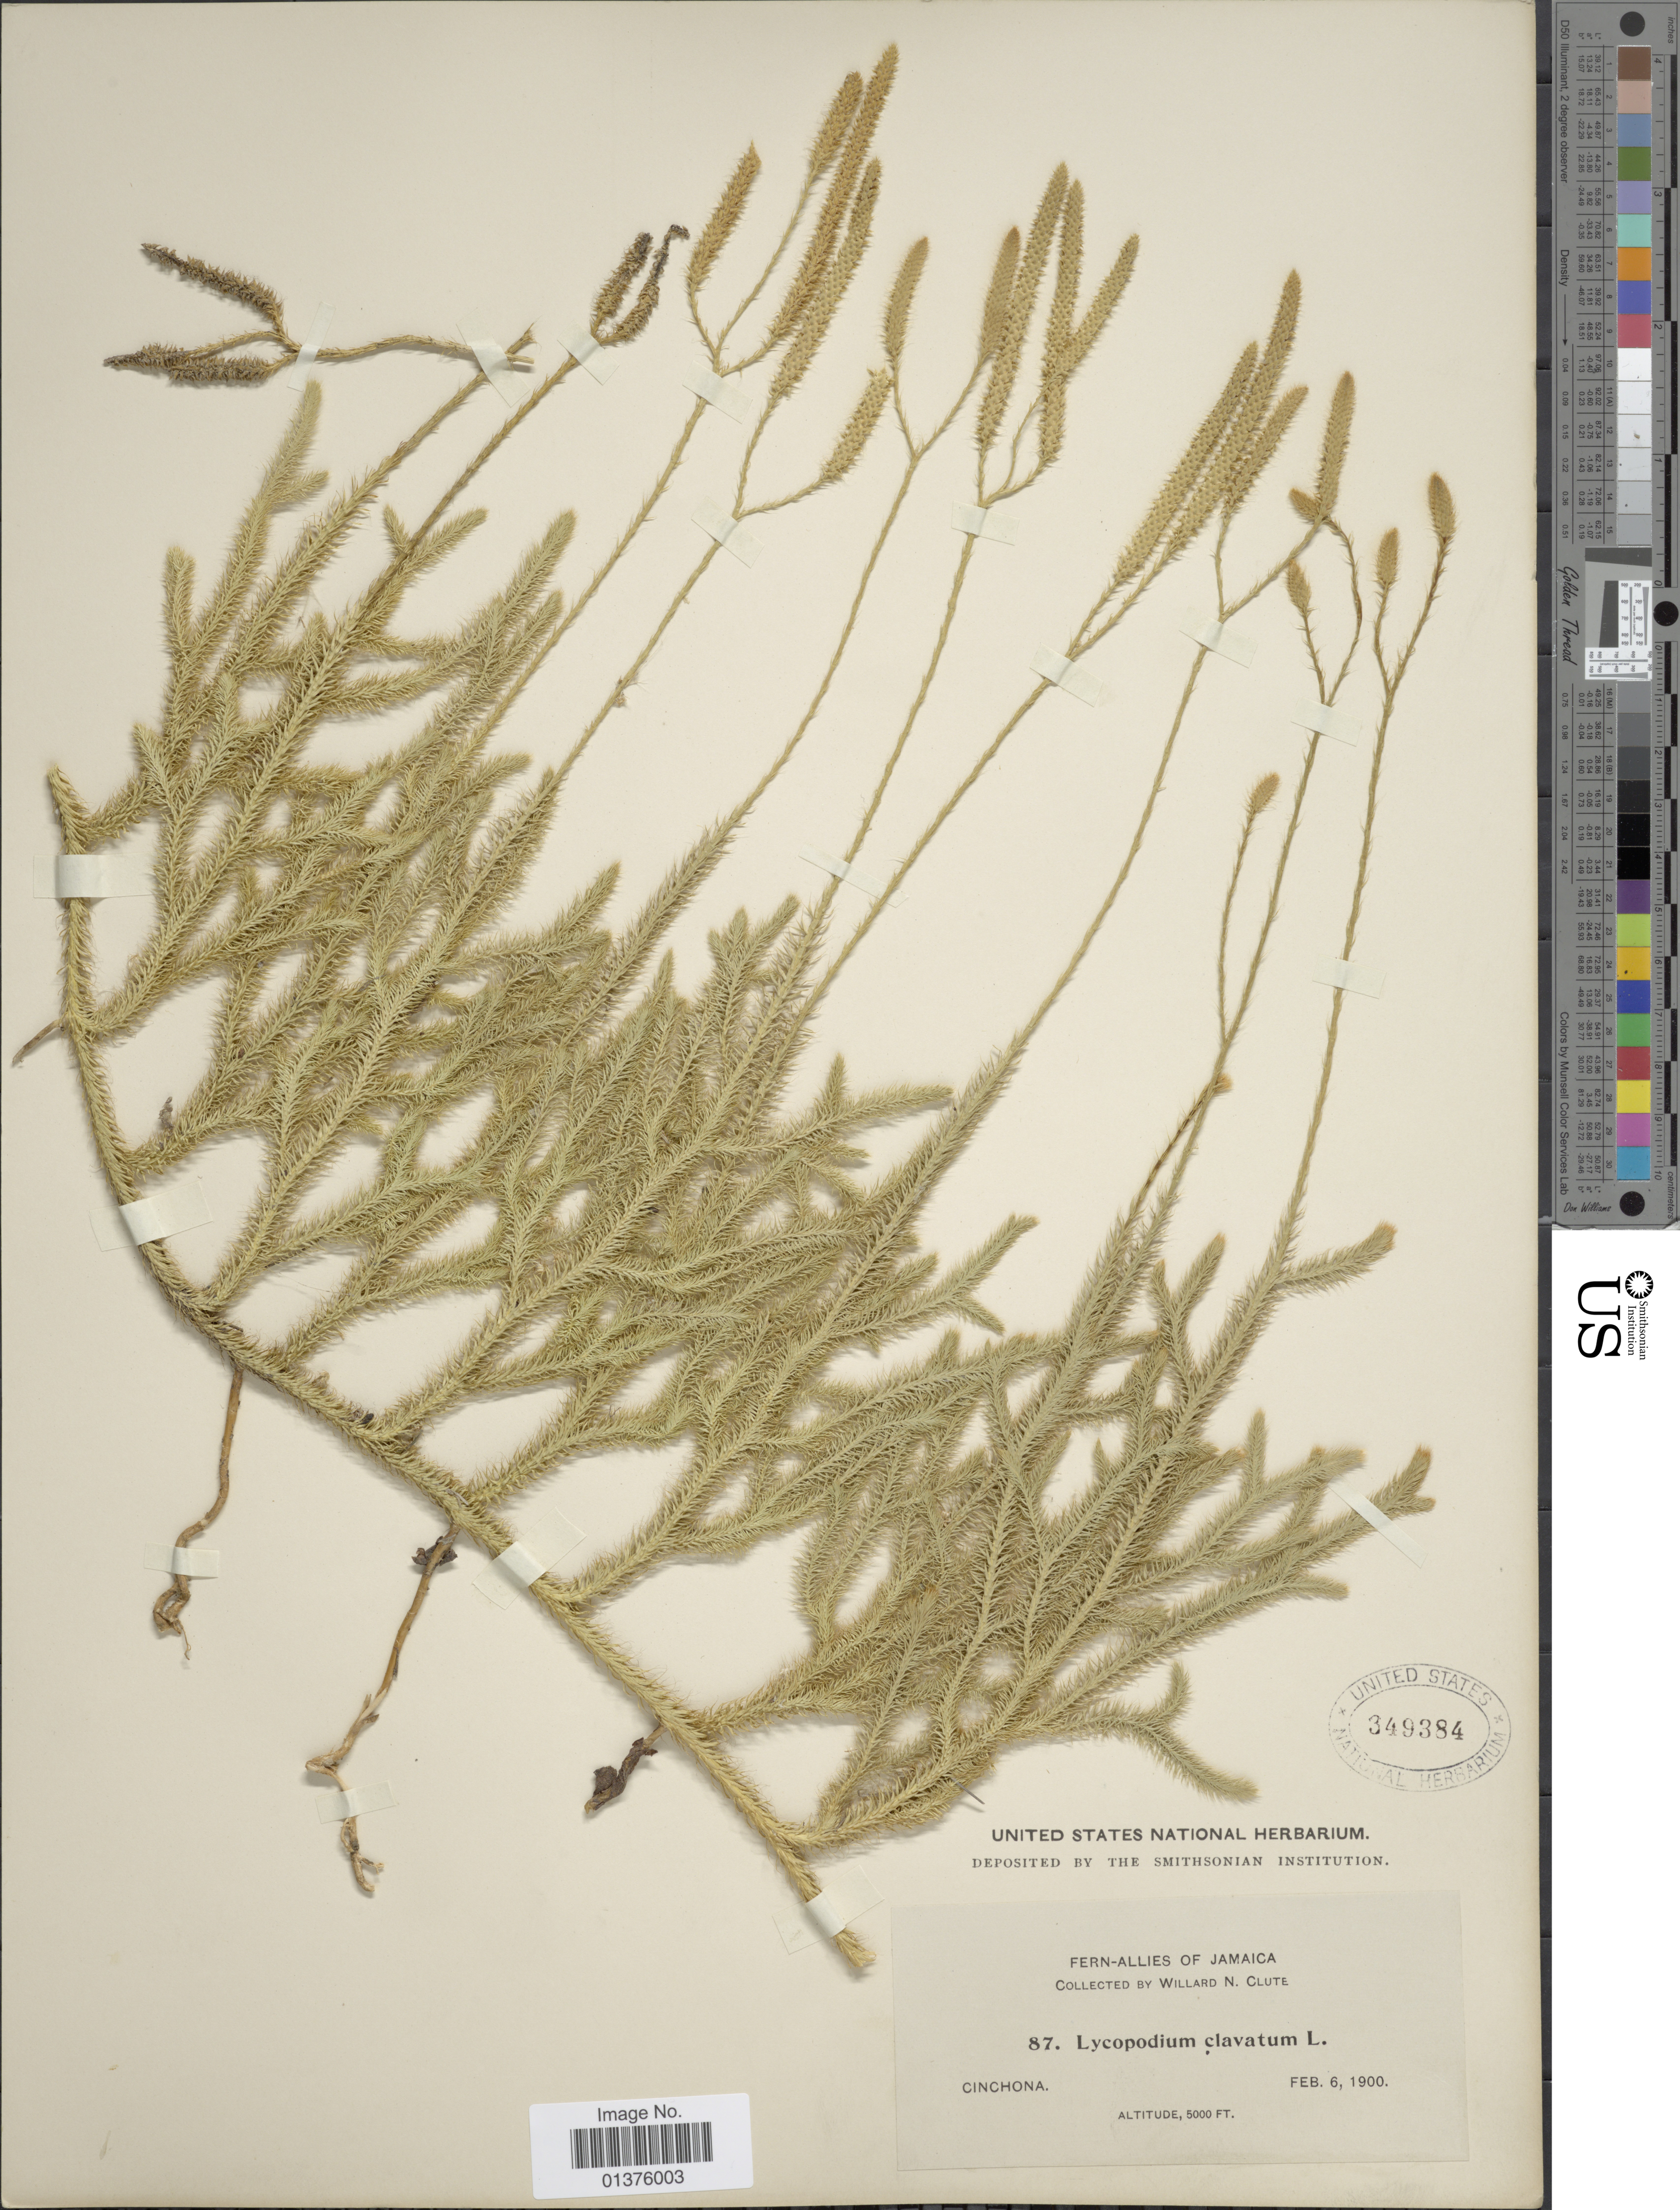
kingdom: Plantae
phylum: Tracheophyta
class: Lycopodiopsida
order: Lycopodiales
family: Lycopodiaceae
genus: Lycopodium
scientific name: Lycopodium clavatum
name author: L.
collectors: W. N. Clute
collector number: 87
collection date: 1900-02-06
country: Jamaica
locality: Cinchona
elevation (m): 1524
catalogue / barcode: US 349384